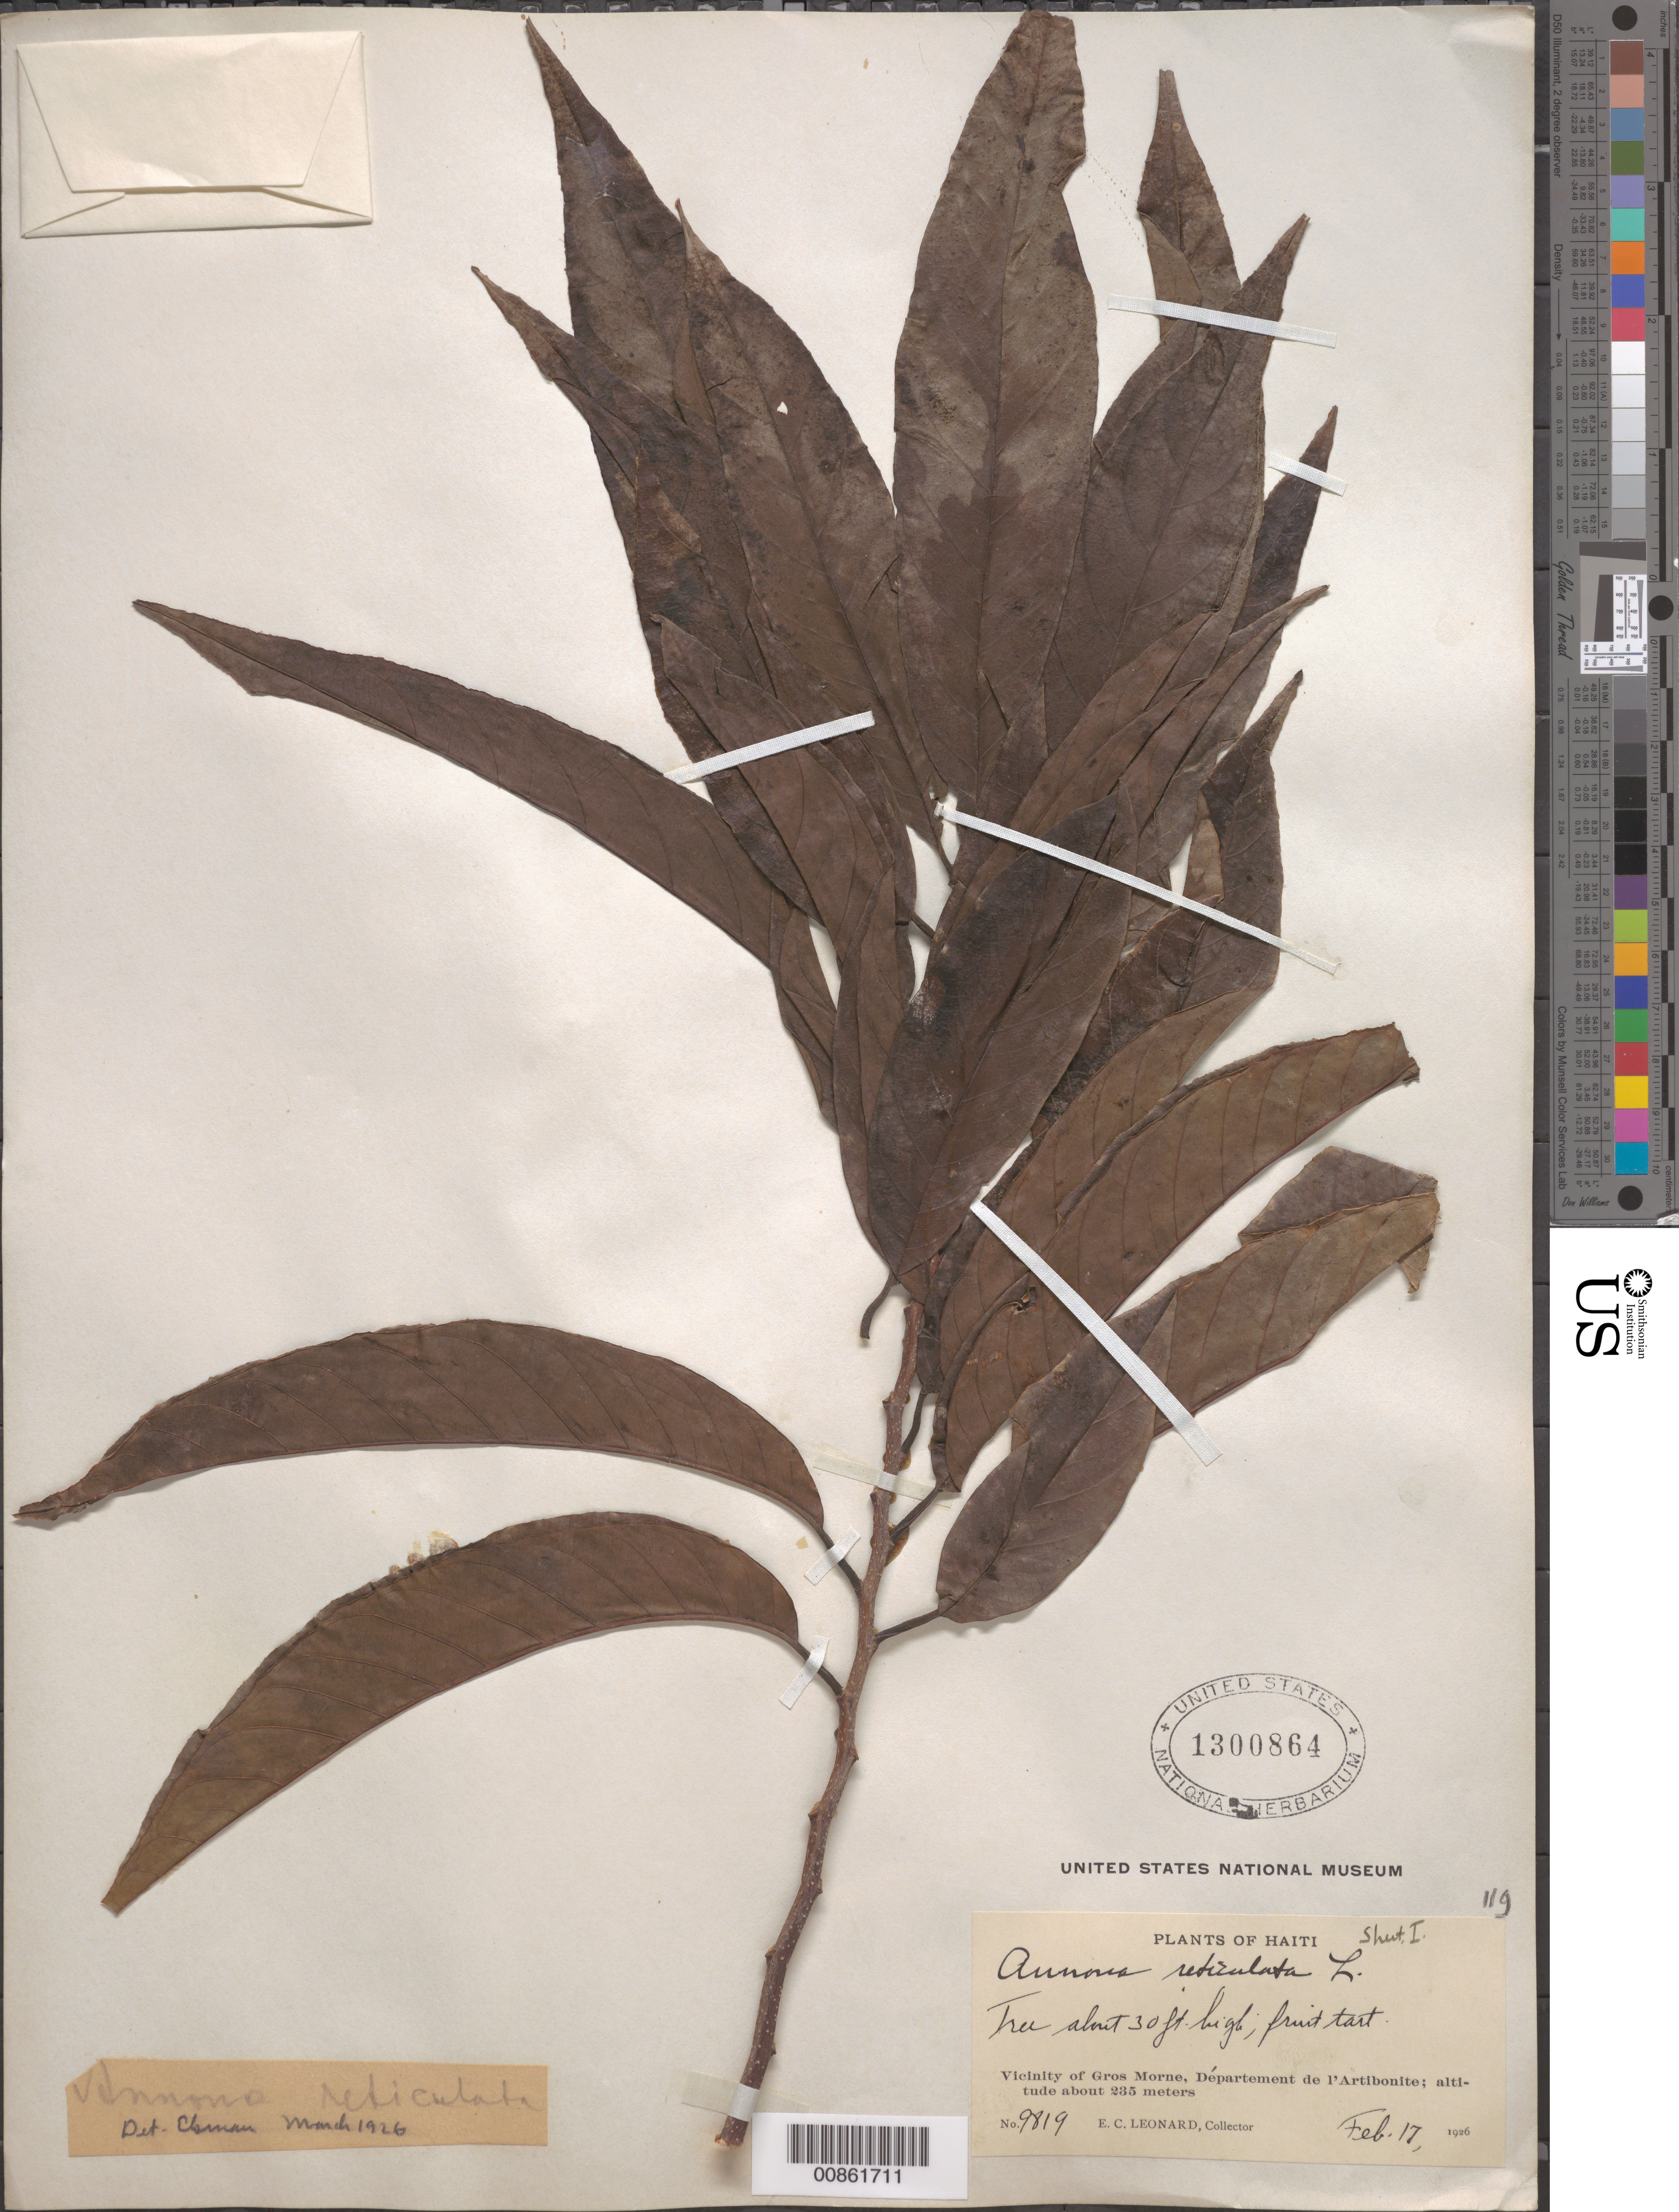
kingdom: Plantae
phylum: Tracheophyta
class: Magnoliopsida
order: Magnoliales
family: Annonaceae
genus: Annona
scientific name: Annona reticulata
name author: L.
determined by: Ekman, E. L.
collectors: E. C. Leonard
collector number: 9819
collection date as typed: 17 Feb 1926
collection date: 1926-02-17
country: Haiti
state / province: Artibonite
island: Hispaniola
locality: Vicinity of Gros Morne.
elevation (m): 235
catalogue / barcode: US 1300864